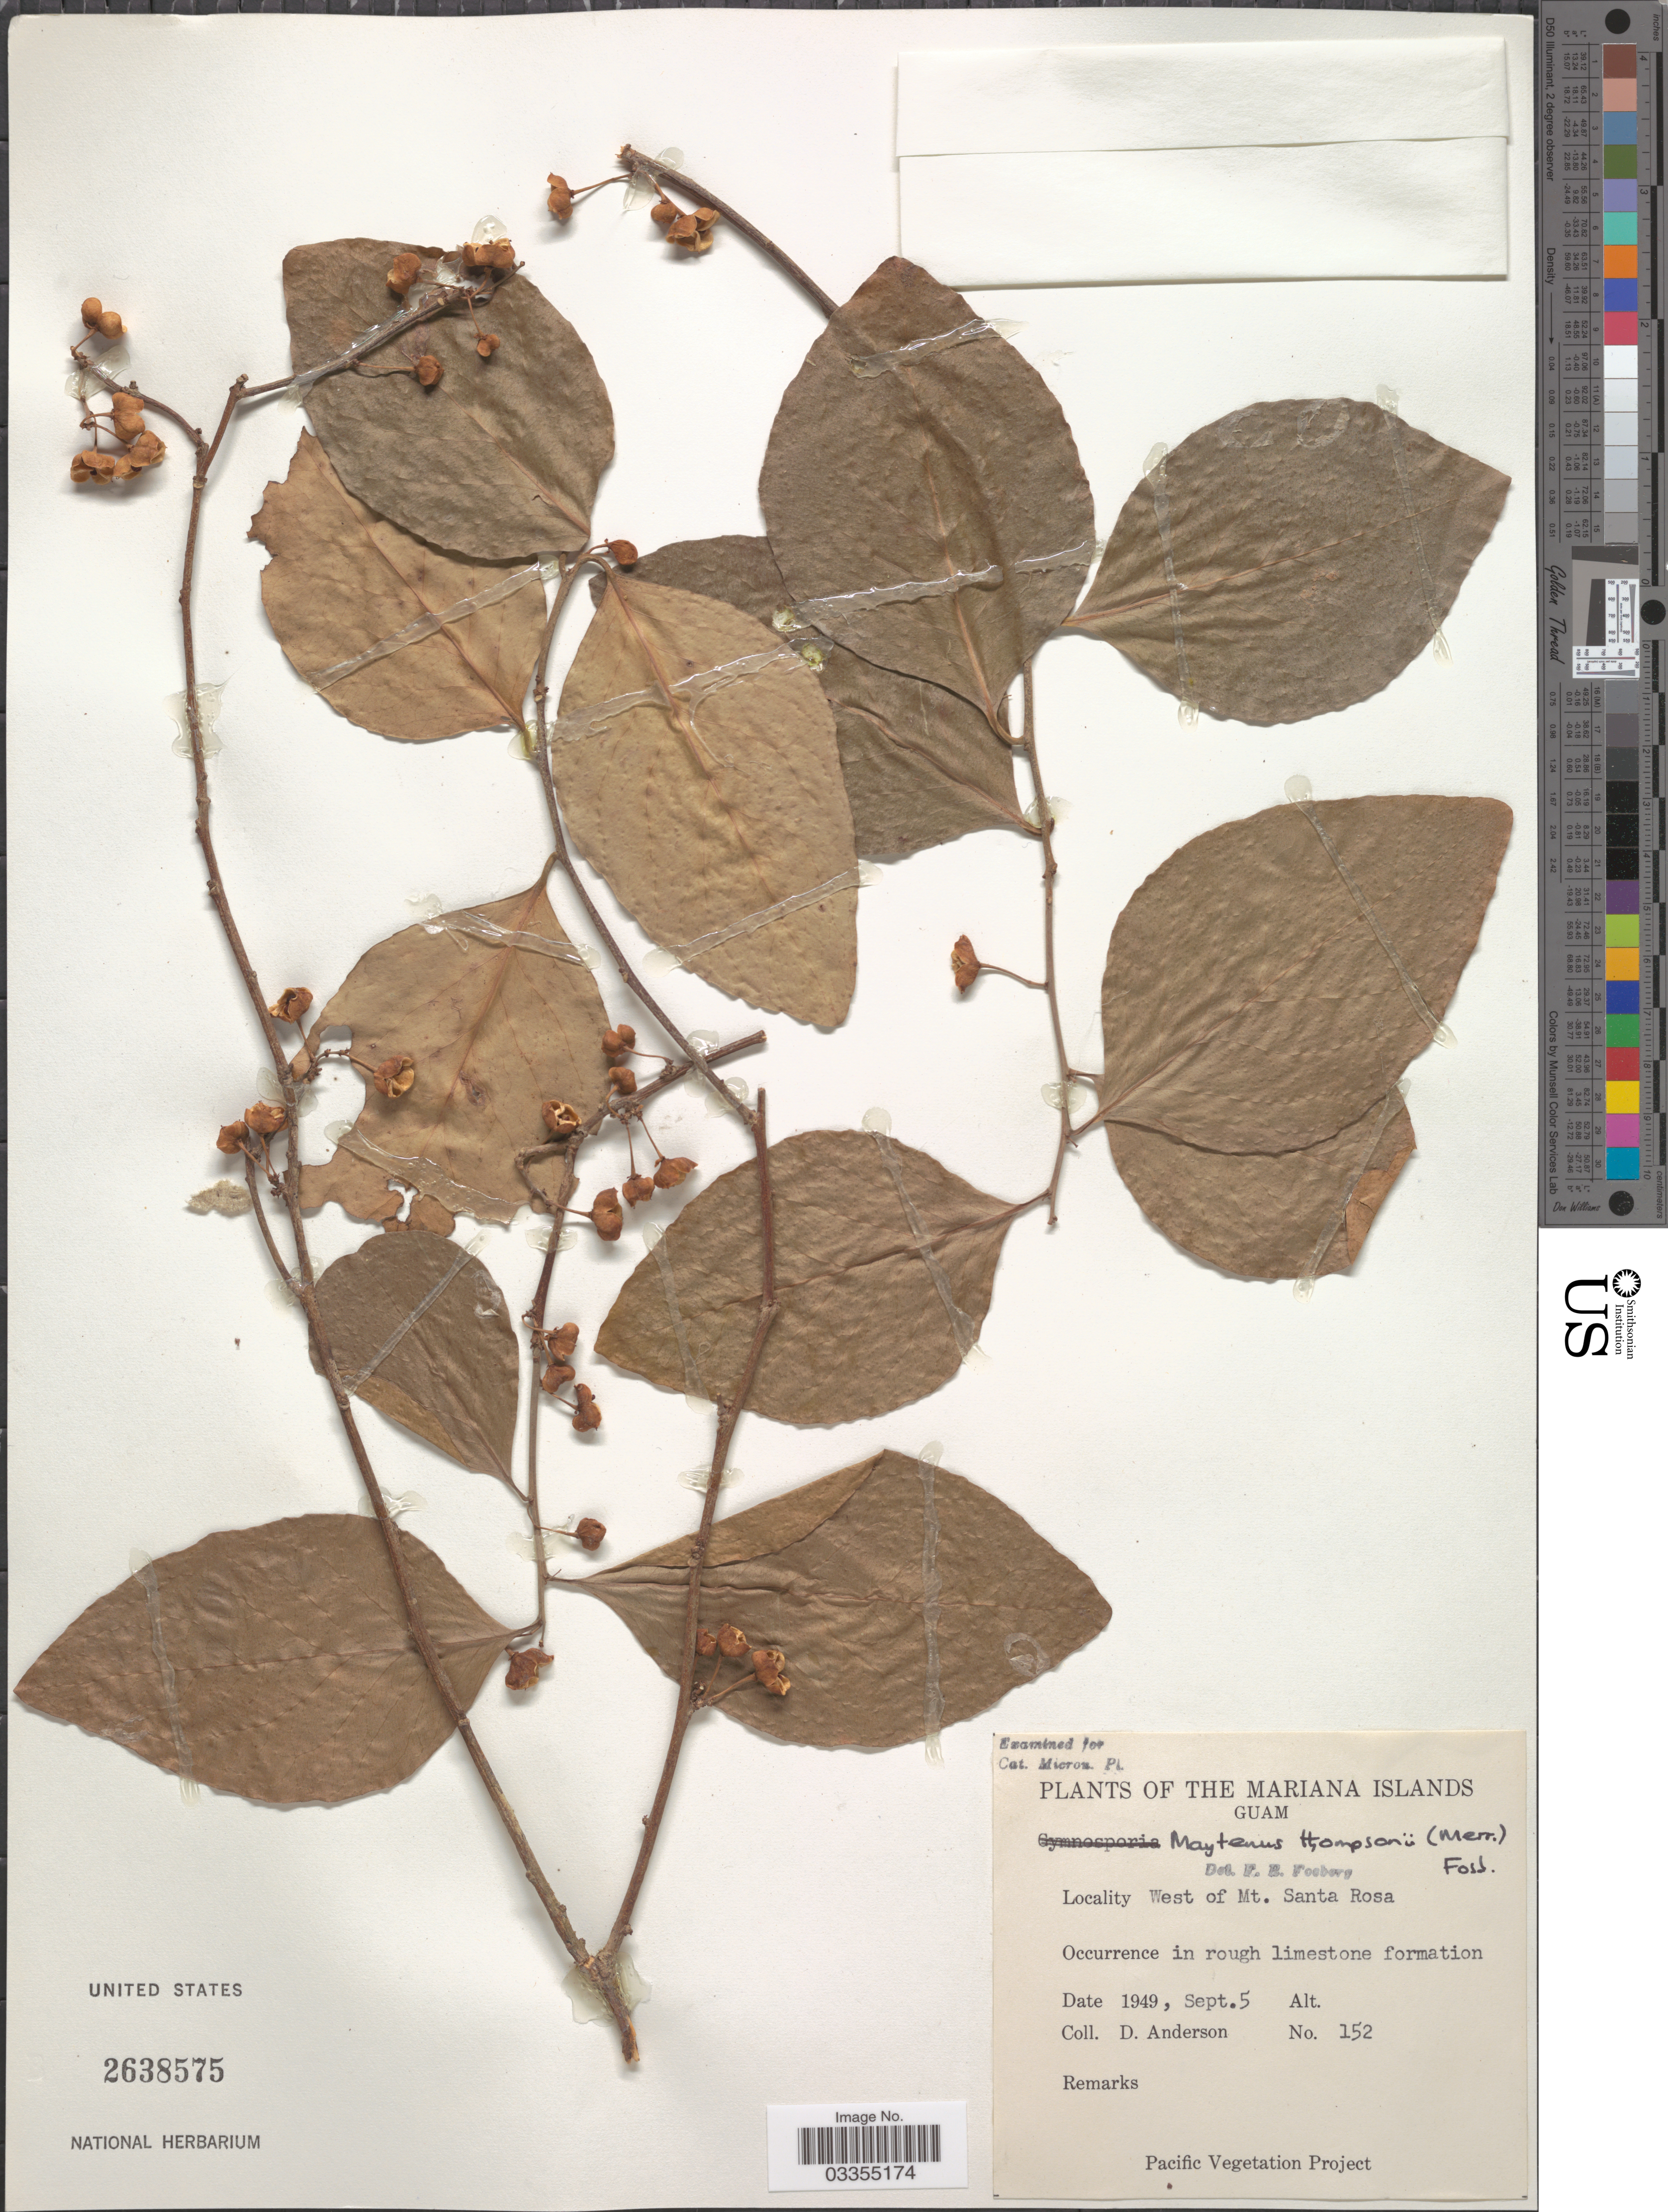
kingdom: Plantae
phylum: Tracheophyta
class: Magnoliopsida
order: Celastrales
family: Celastraceae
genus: Gymnosporia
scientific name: Gymnosporia thompsonii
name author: Merr.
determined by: Wagner, W. L., (BOT), Smithsonian Institution - National Museum of Natural History (UNITED STATES)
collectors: D. Anderson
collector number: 152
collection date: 1949-09-05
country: Guam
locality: The Marianas Islands. Guam. West of Mt. Santa Rosa.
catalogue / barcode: US 2638575